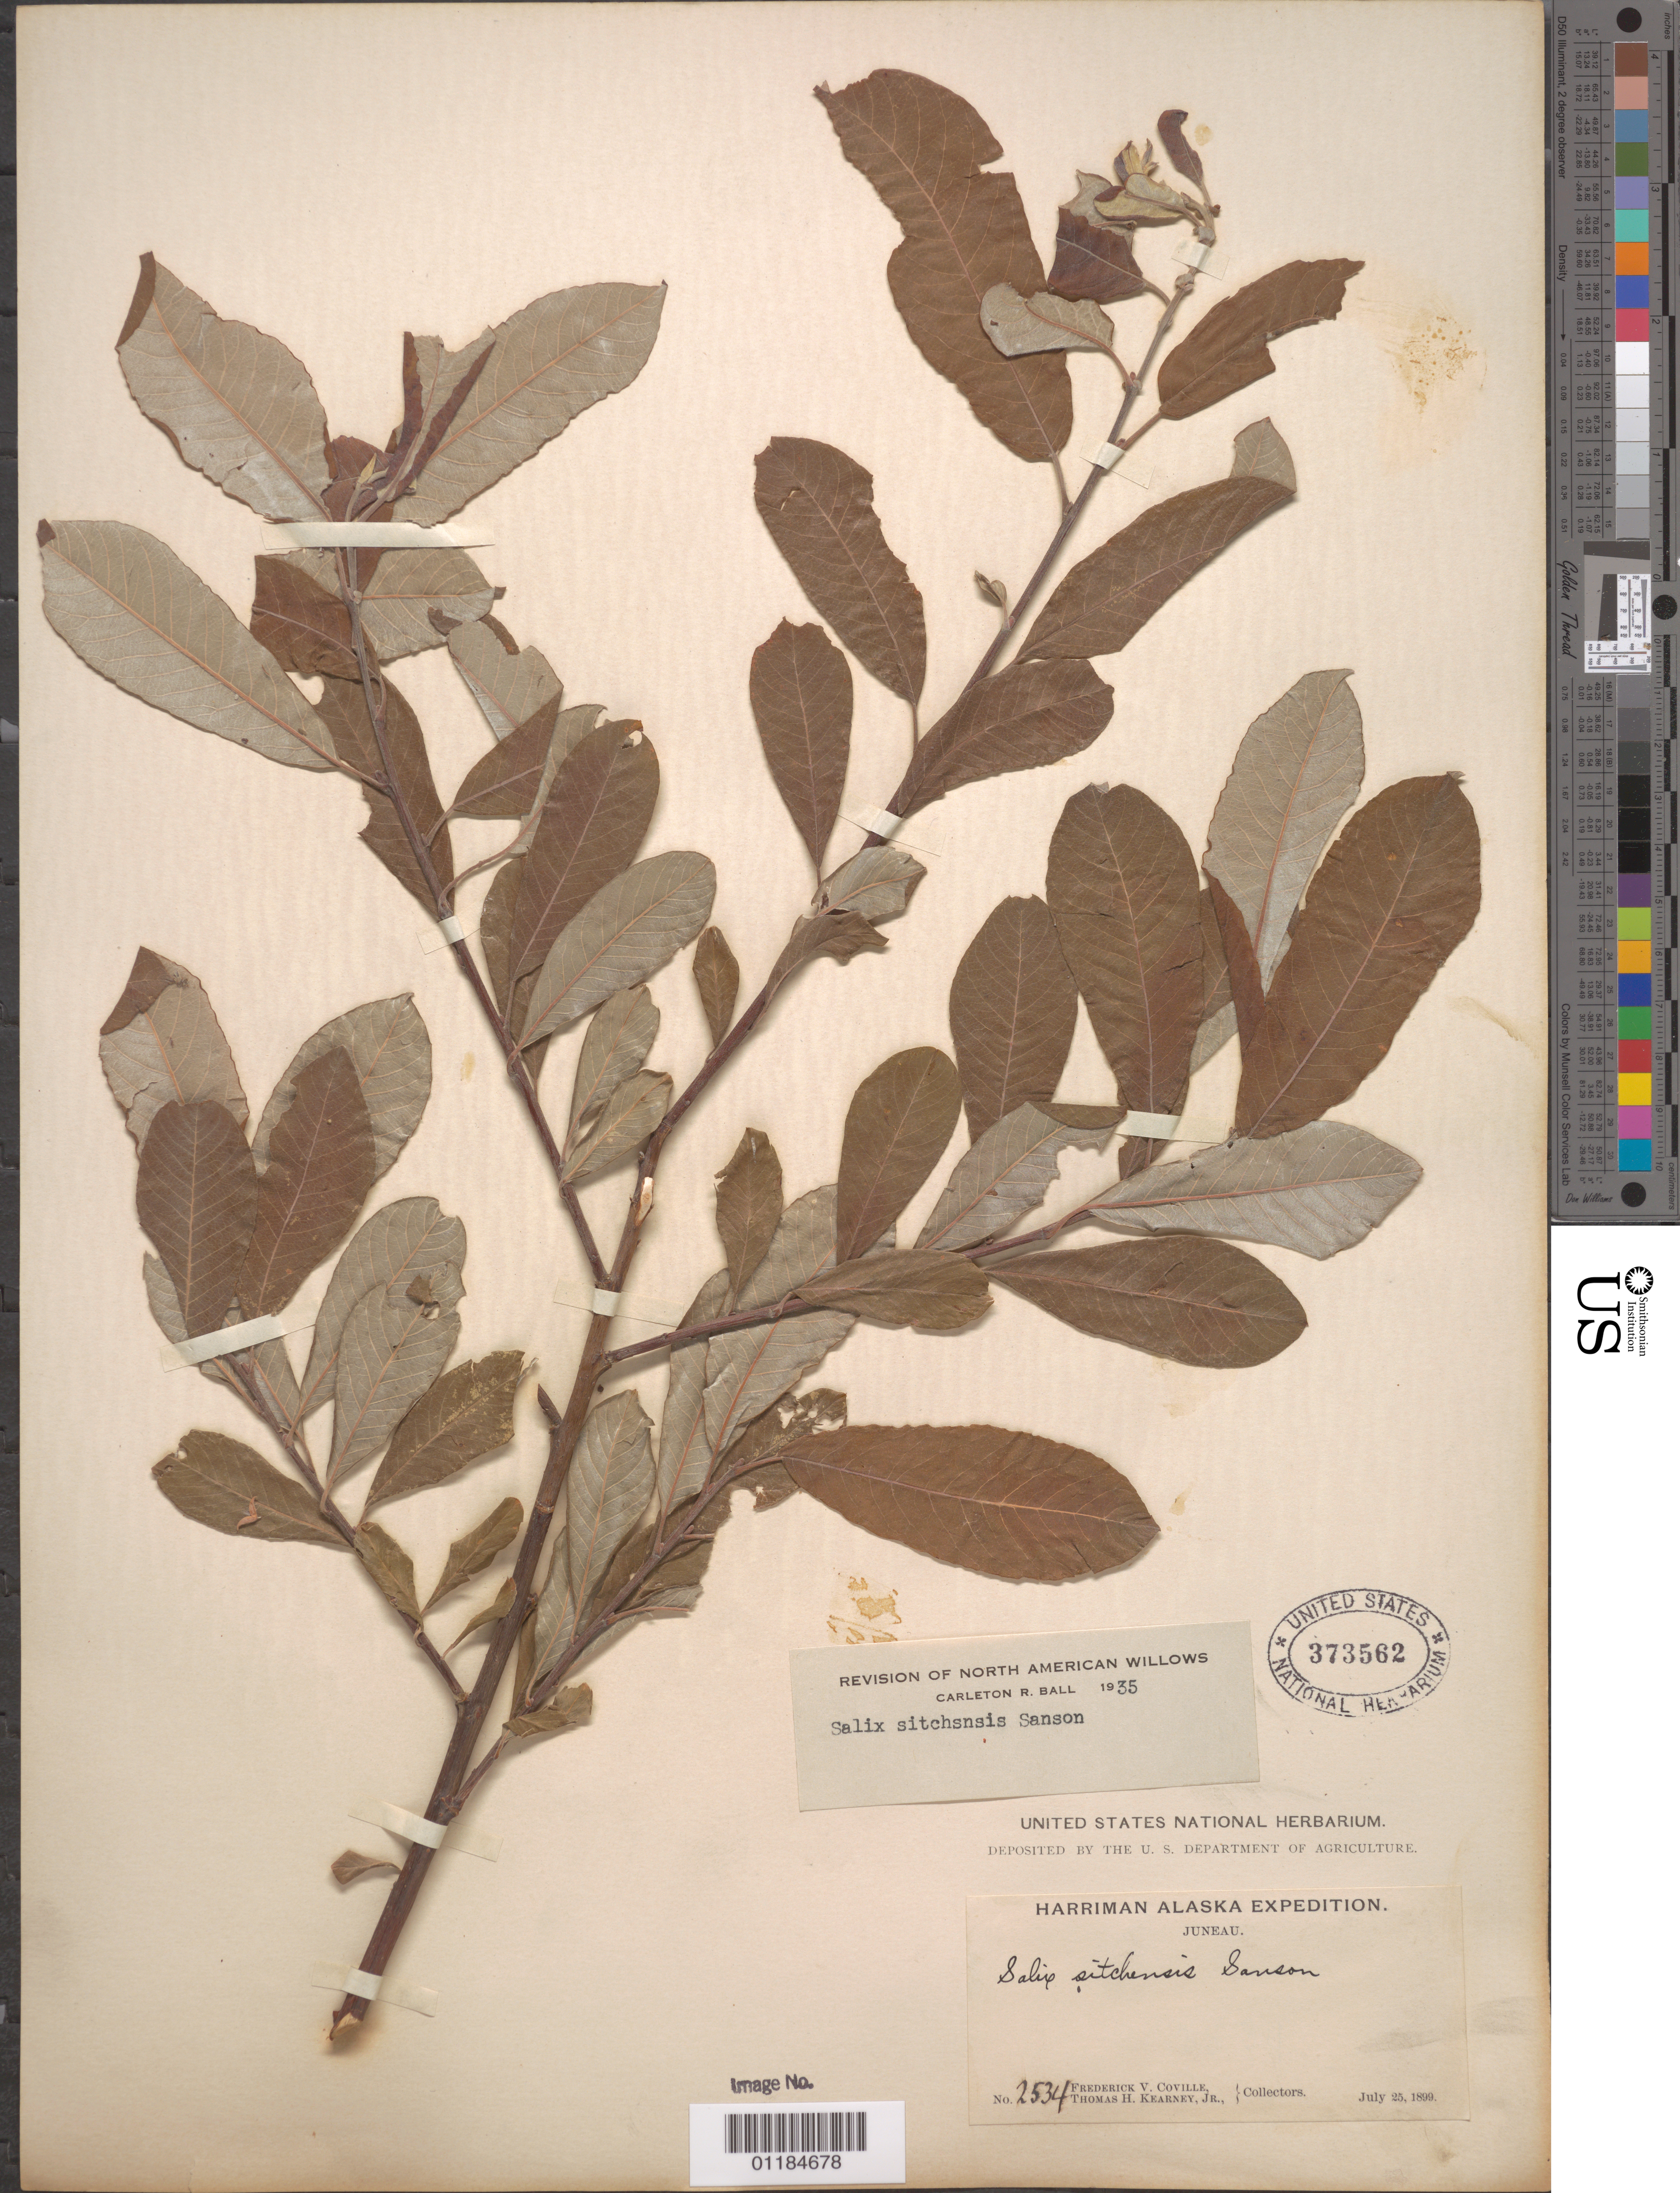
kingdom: Plantae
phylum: Tracheophyta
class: Magnoliopsida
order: Malpighiales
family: Salicaceae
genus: Salix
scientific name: Salix sitchensis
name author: Sanson ex Bong.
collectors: F. V. Coville & T. H. Kearney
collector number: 2534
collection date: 1899-07-25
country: United States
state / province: Alaska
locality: Juneau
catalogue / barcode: US 373562